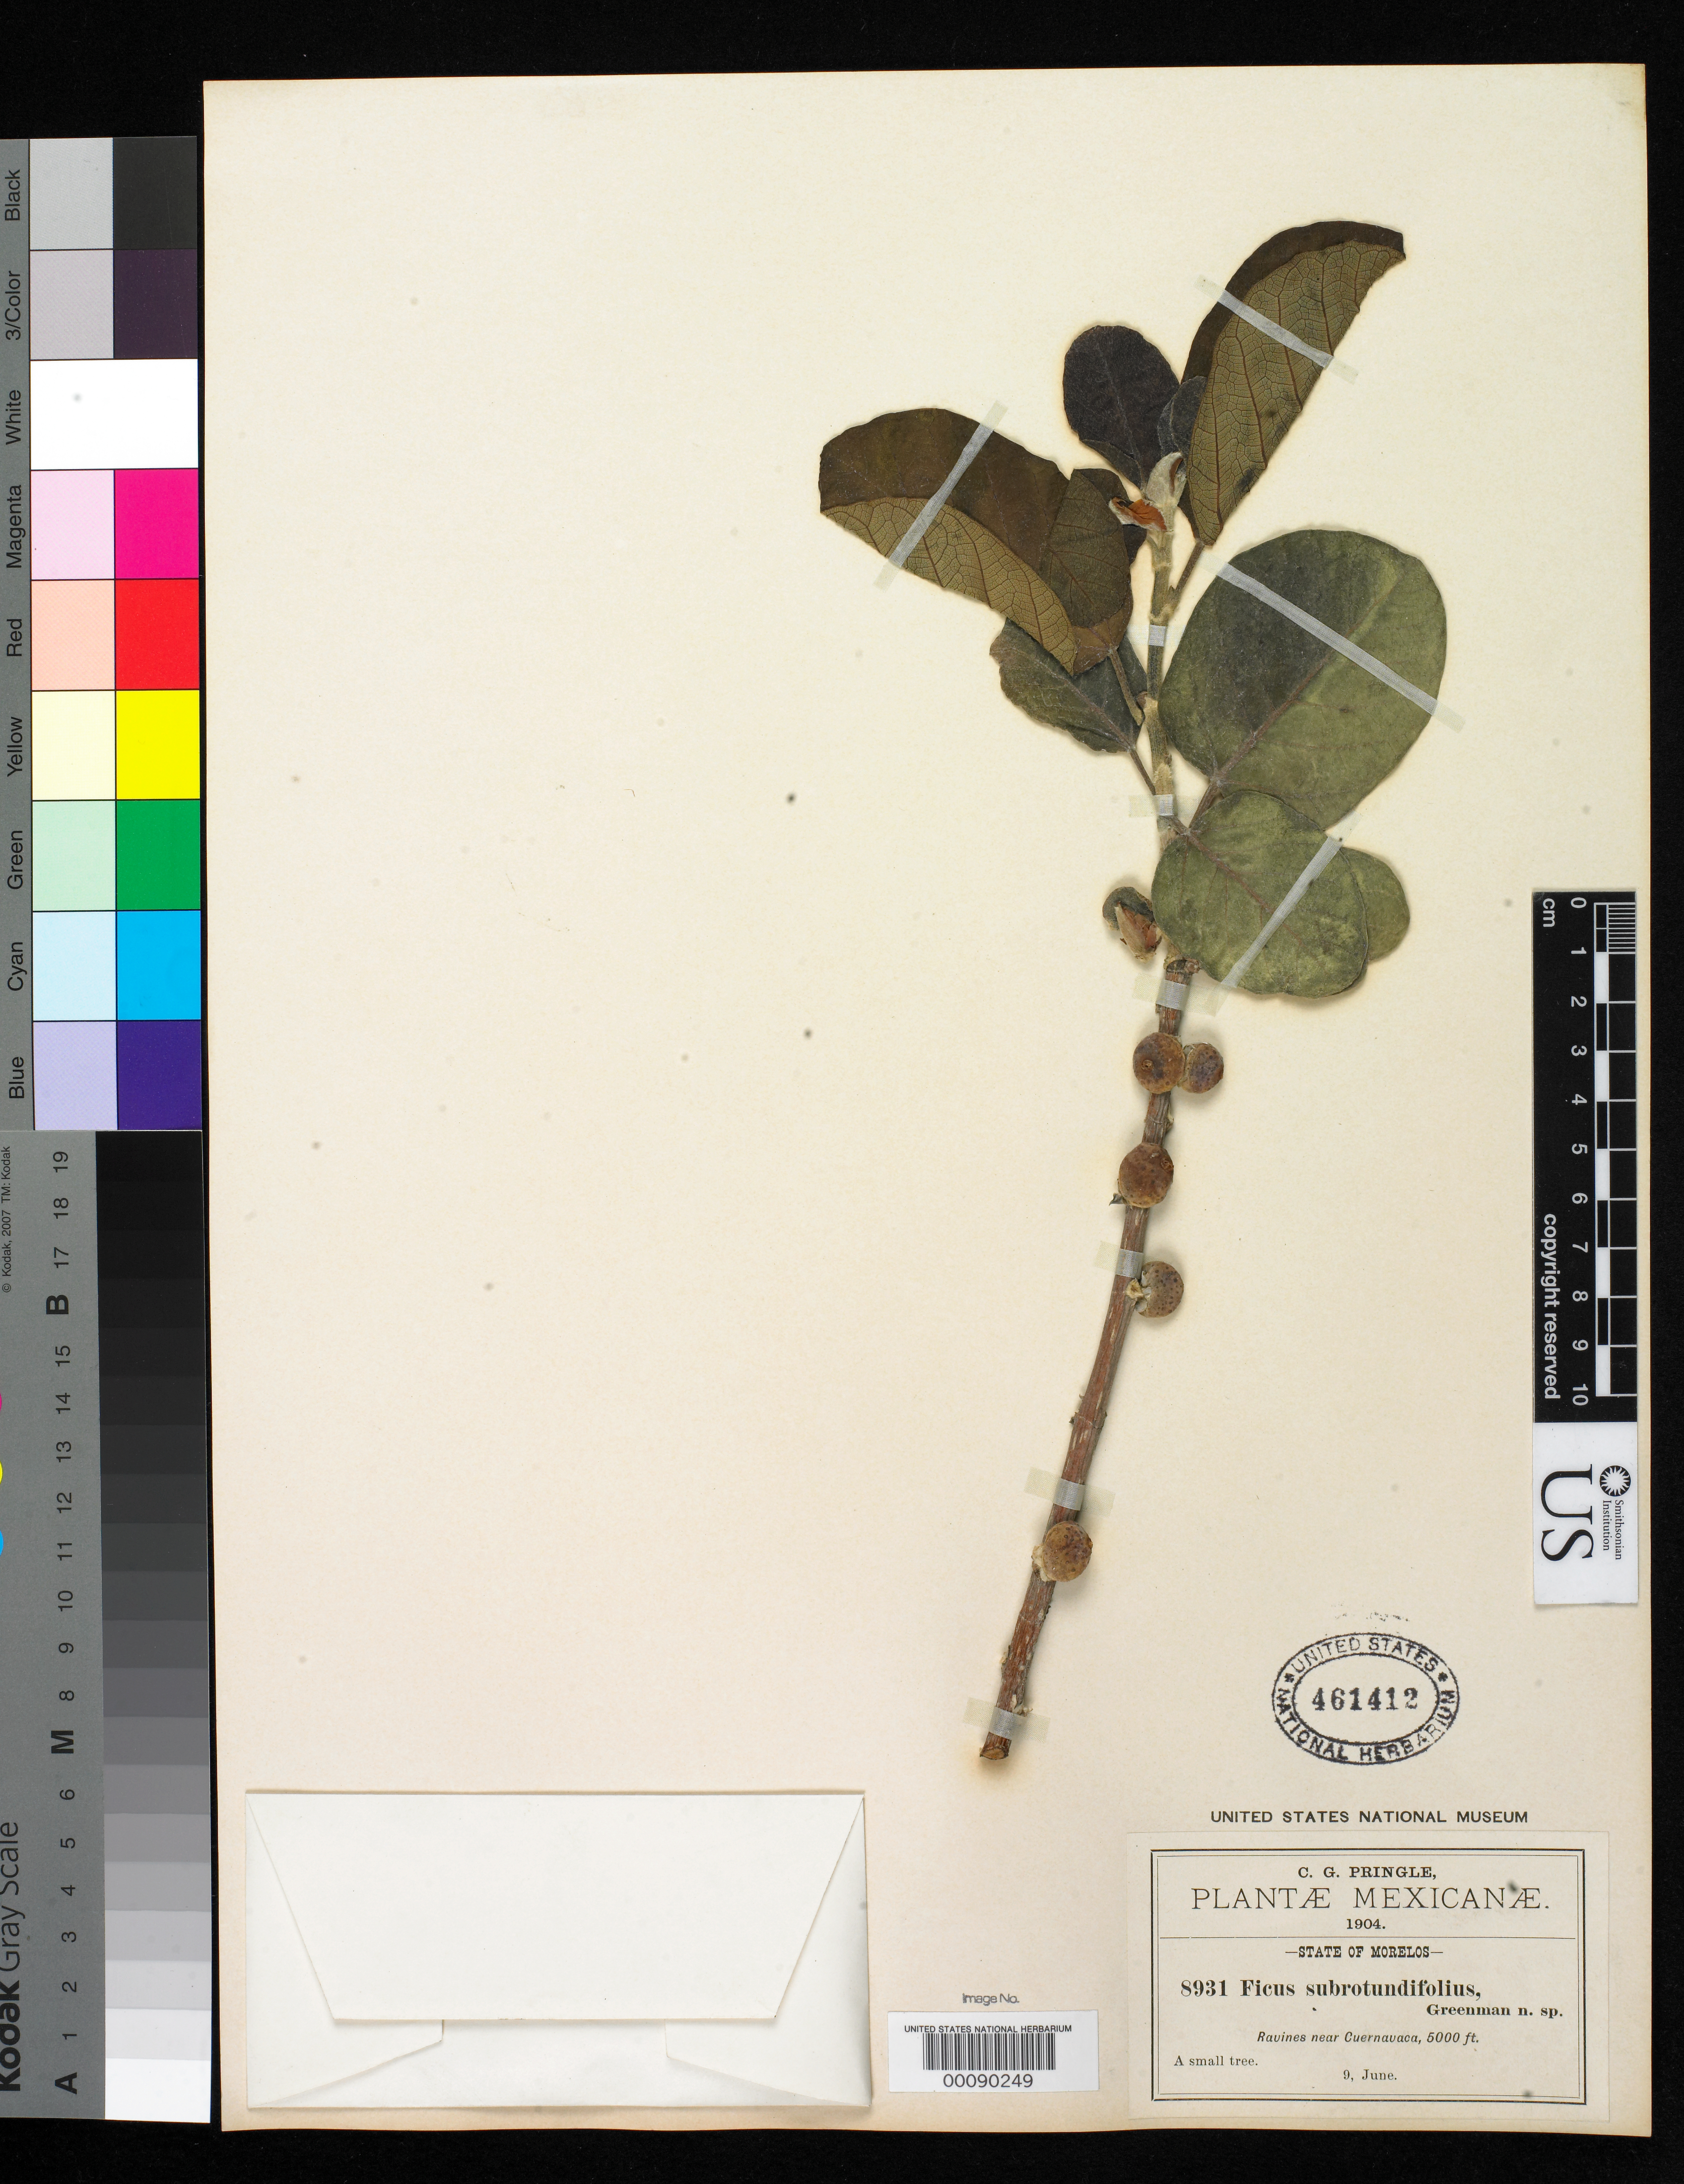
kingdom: Plantae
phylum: Tracheophyta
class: Magnoliopsida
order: Rosales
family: Moraceae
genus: Ficus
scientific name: Ficus subrotundifolia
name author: Greenm.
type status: Isosyntype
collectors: C. G. Pringle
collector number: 8931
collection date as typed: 09 Jun 1904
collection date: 1904-06-09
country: Mexico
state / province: Morelos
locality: Cuernavaca.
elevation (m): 1525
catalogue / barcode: US 461412